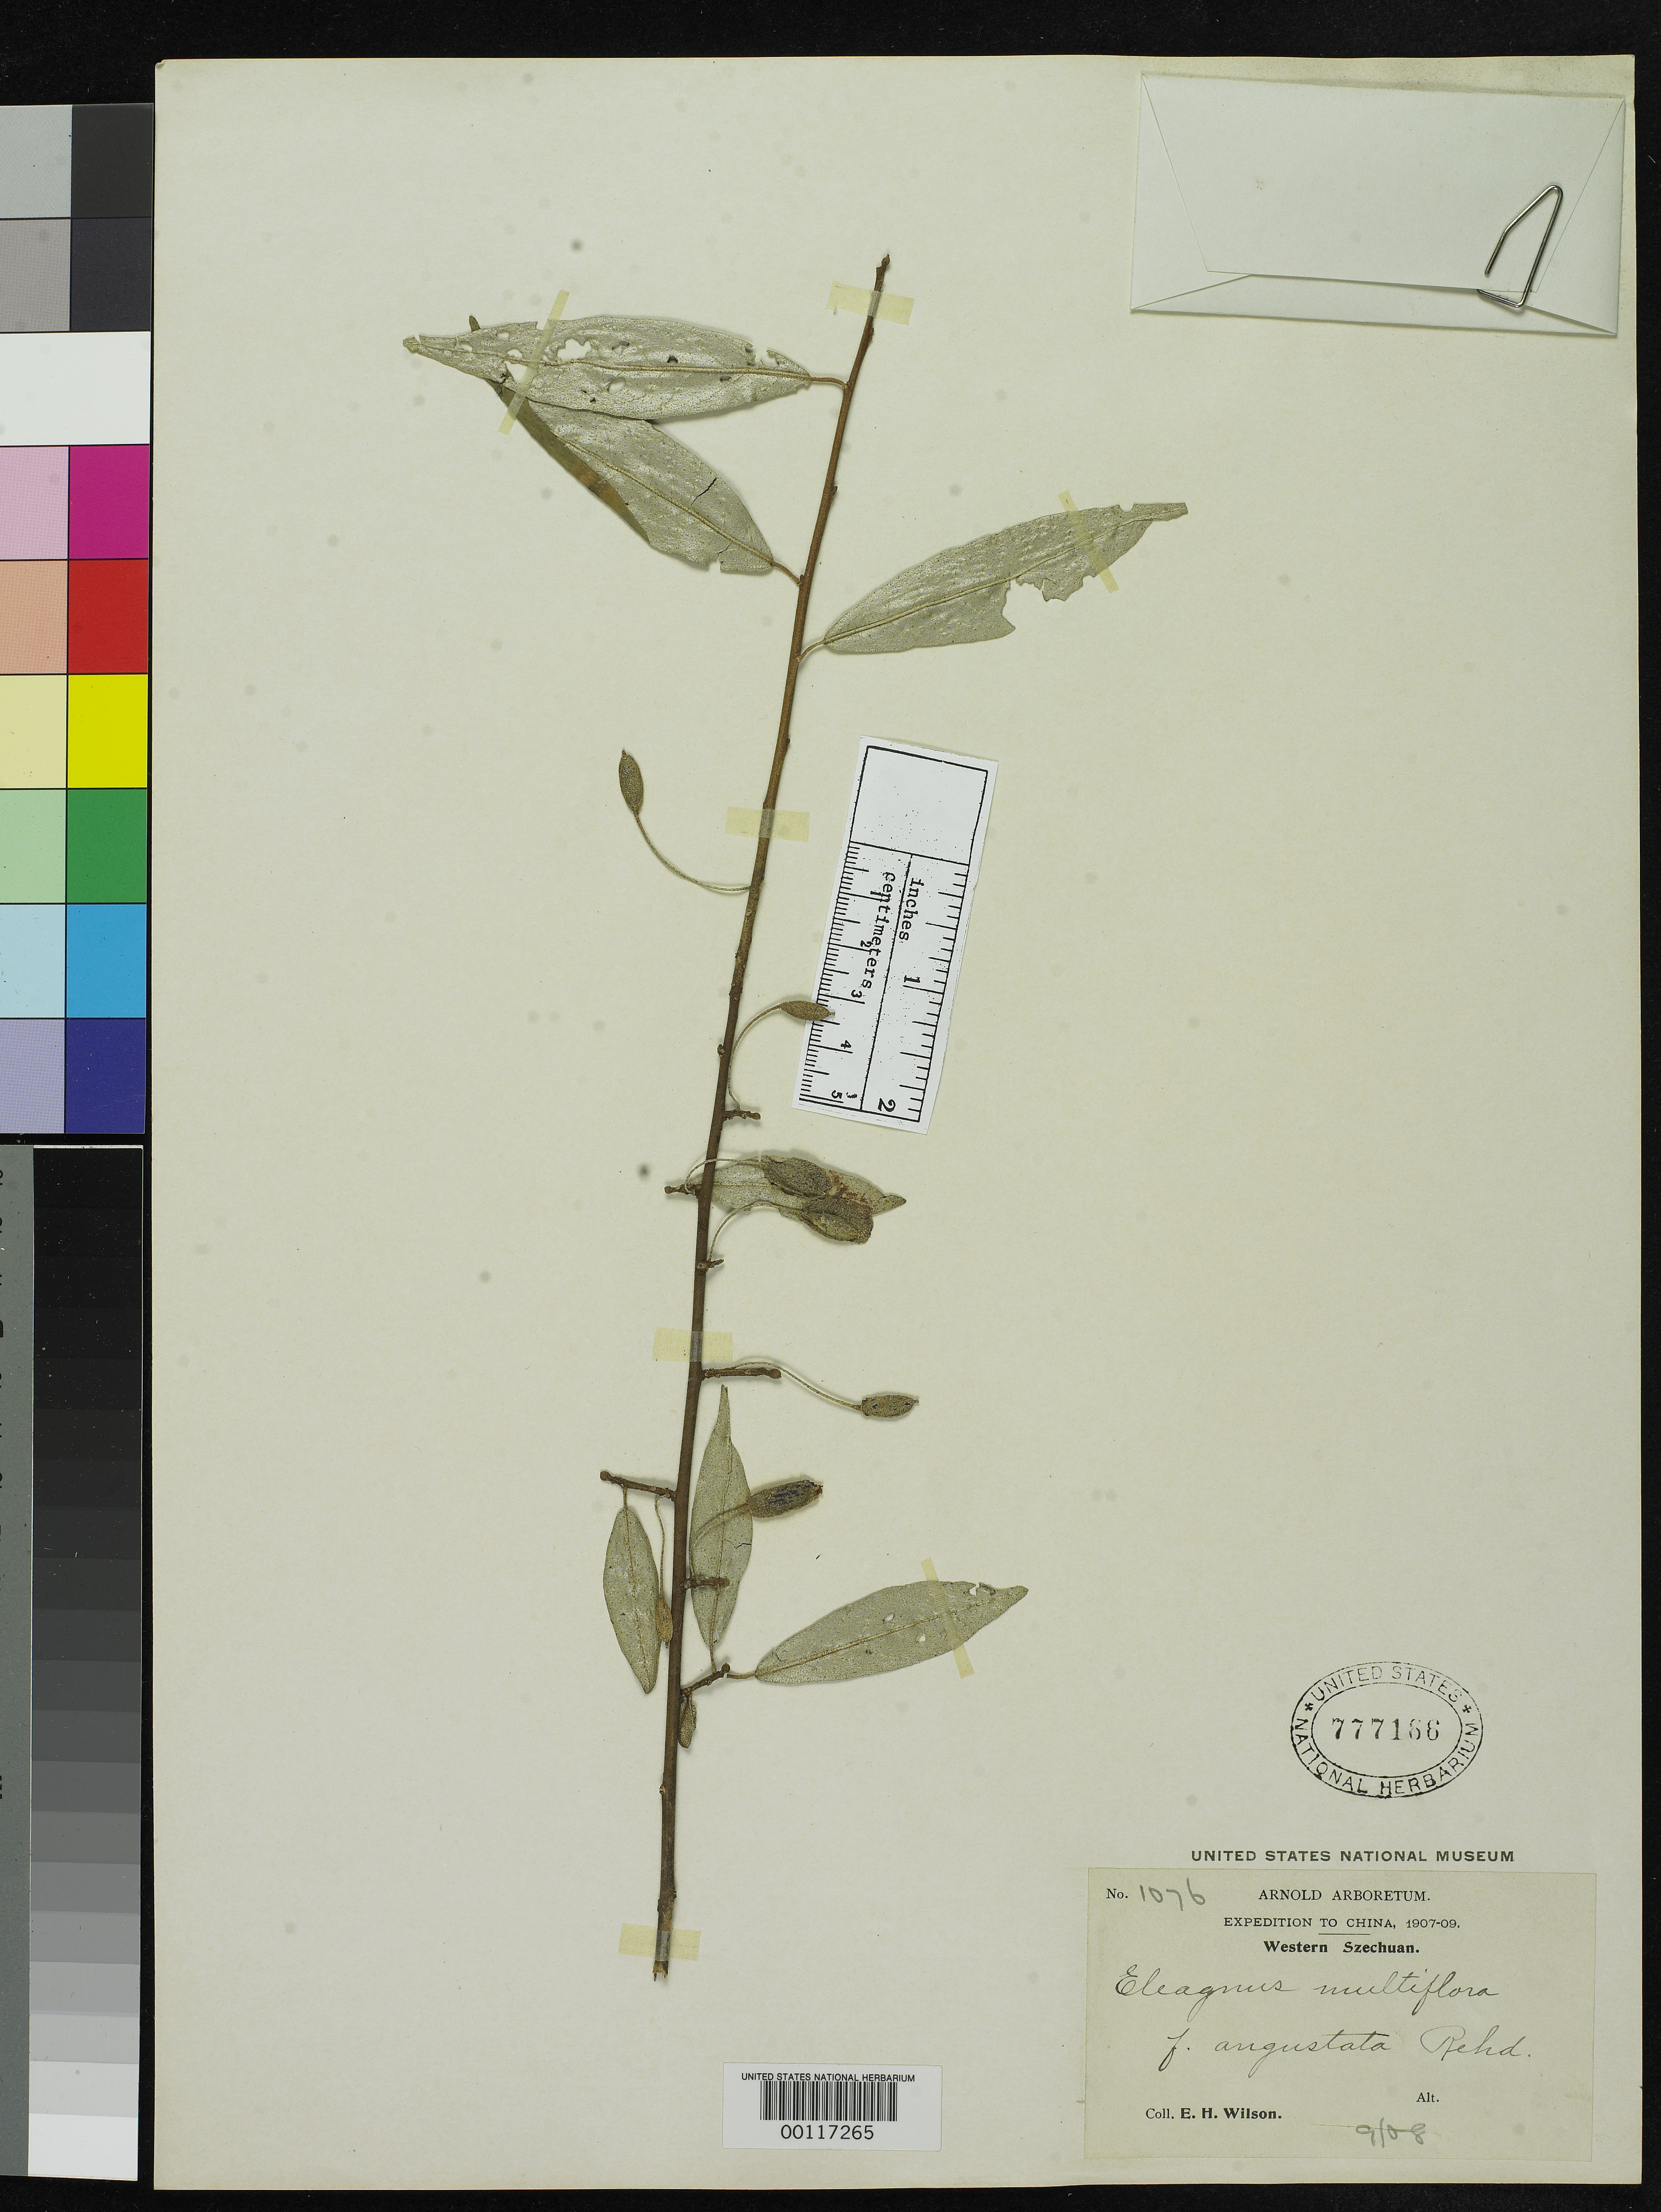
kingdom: Plantae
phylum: Tracheophyta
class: Magnoliopsida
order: Rosales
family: Elaeagnaceae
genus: Elaeagnus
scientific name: Elaeagnus multiflora f. angustata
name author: Rehder in Sarg.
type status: Isotype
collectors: E. H. Wilson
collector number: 1076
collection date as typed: Sep 1908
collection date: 1908-09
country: China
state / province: Sichuan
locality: SE of Tachien-lu.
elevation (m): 1200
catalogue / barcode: US 777166